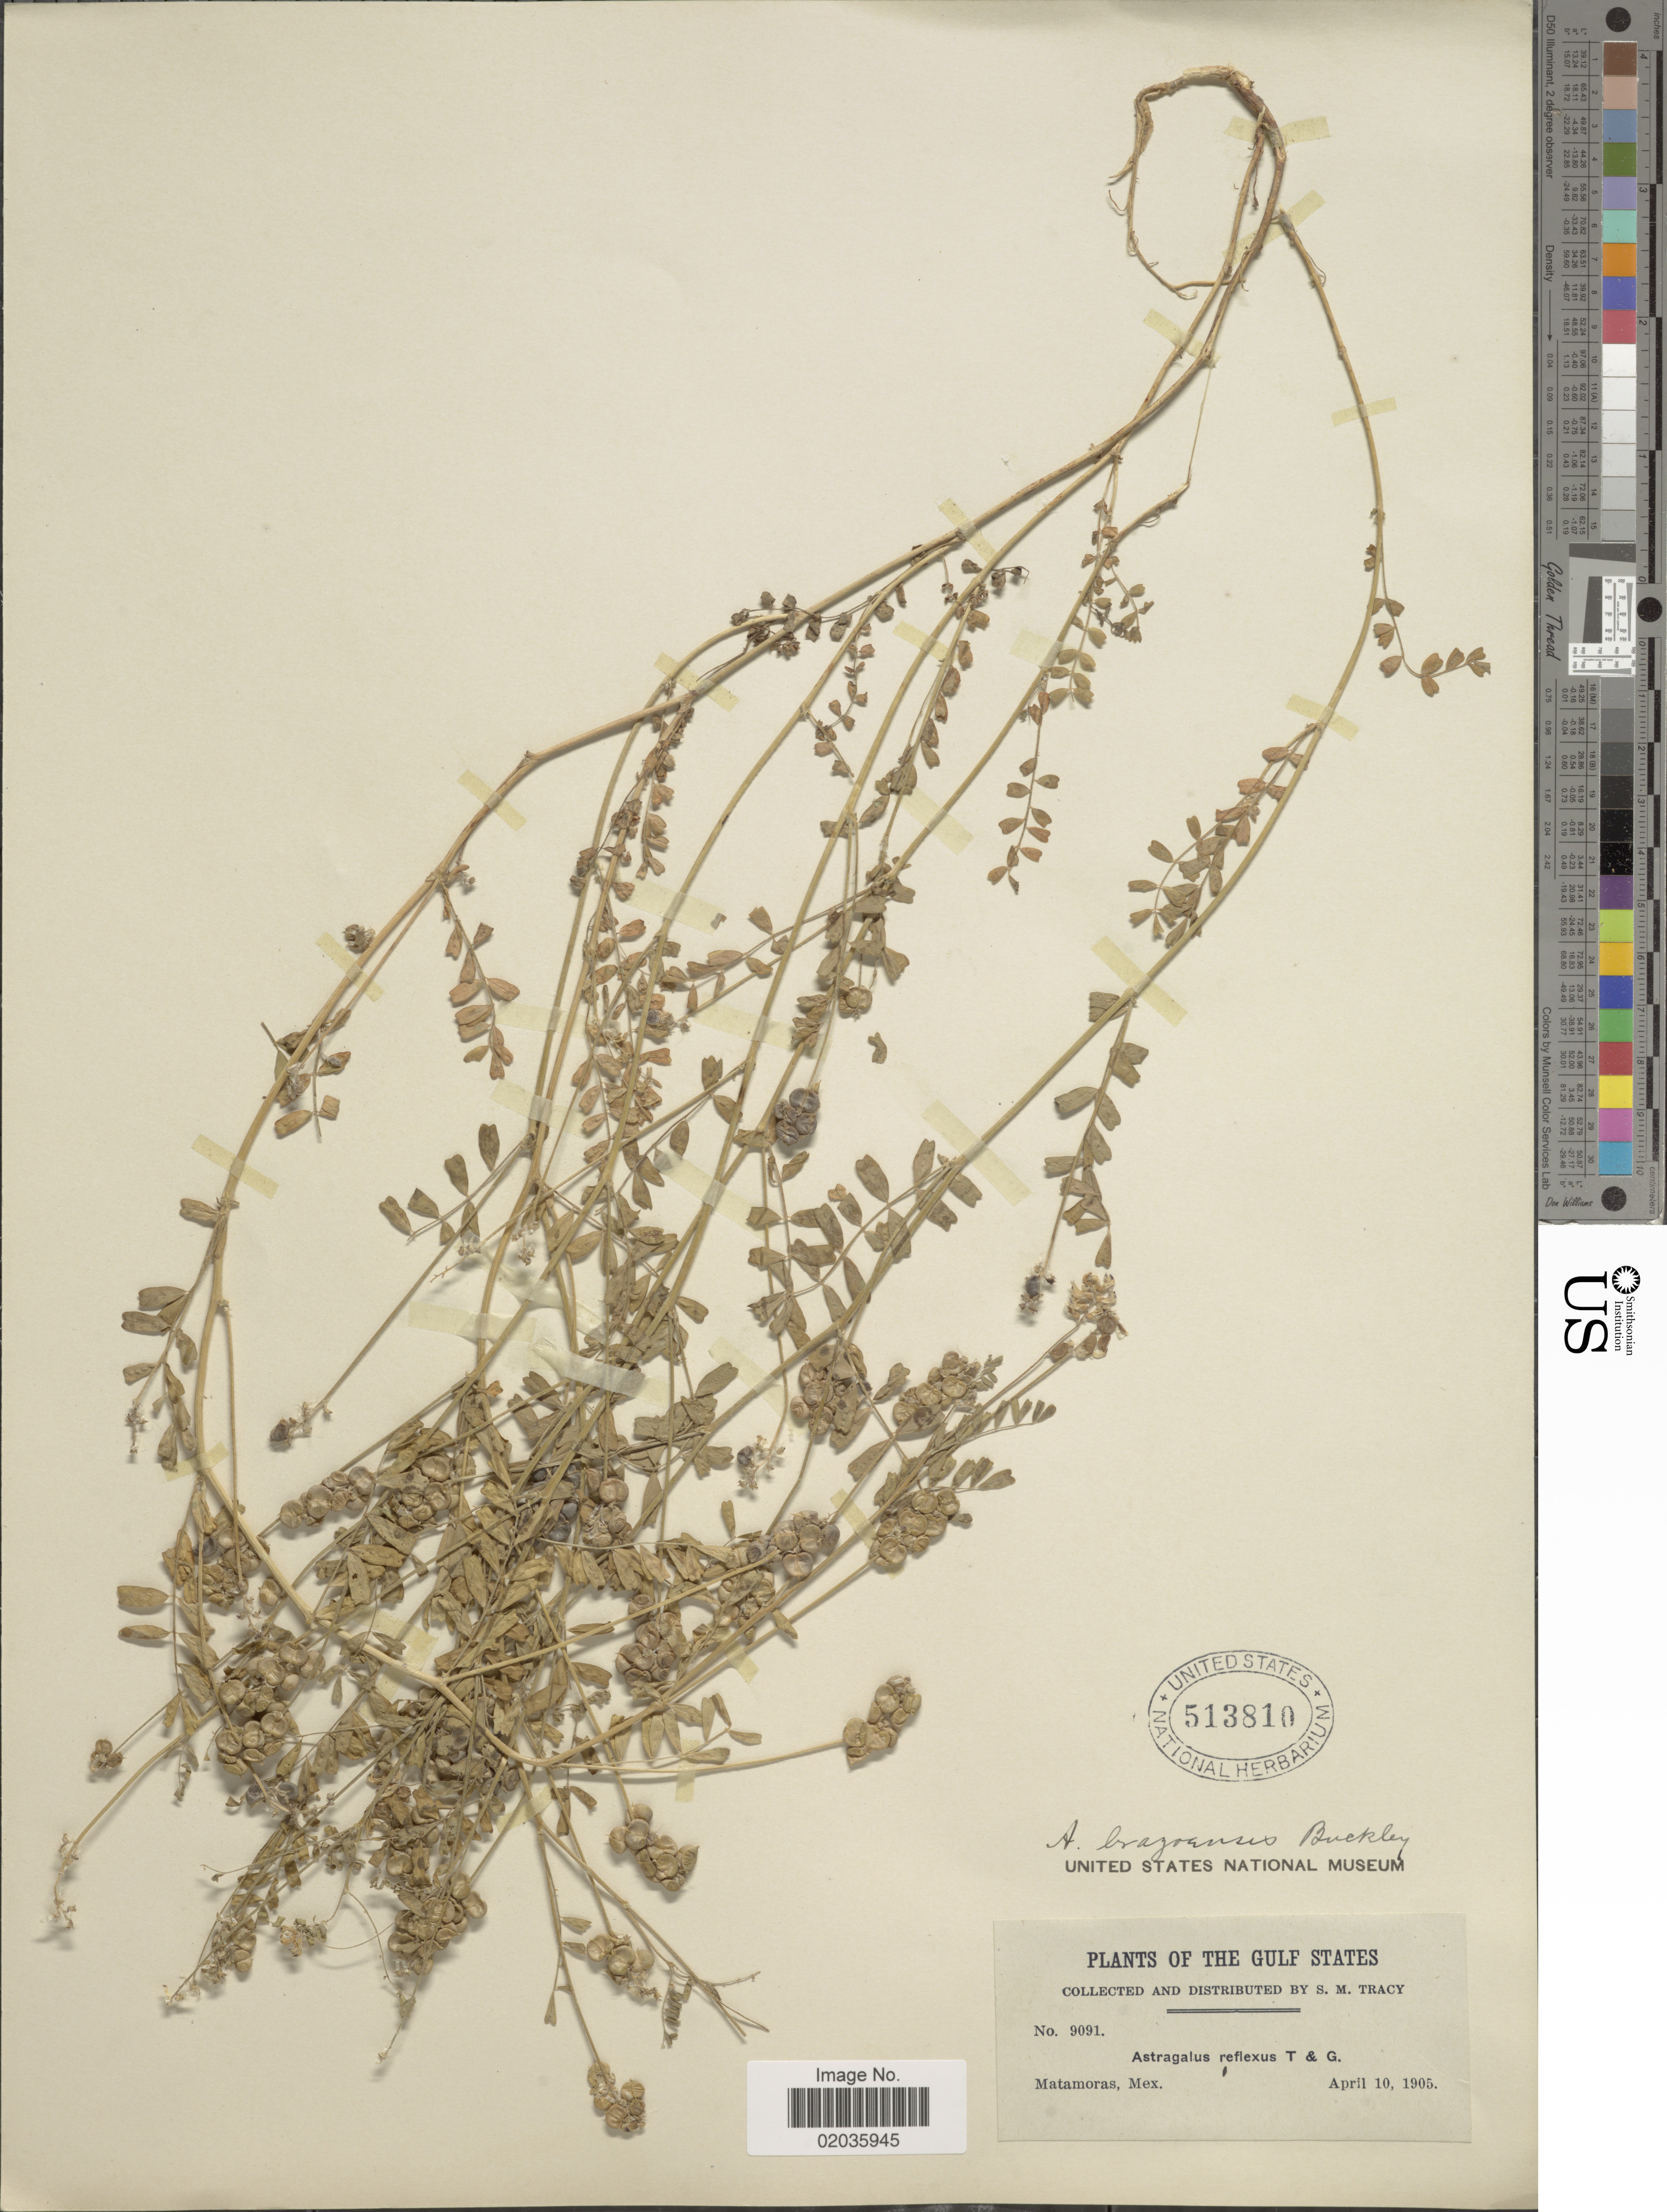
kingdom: Plantae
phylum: Tracheophyta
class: Magnoliopsida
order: Fabales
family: Fabaceae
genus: Astragalus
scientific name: Astragalus brazoensis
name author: Buckley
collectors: S. M. Tracy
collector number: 9091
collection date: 1905-04-10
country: Mexico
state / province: México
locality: The Gulf States, Matamoras, Mex.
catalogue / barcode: US 513810